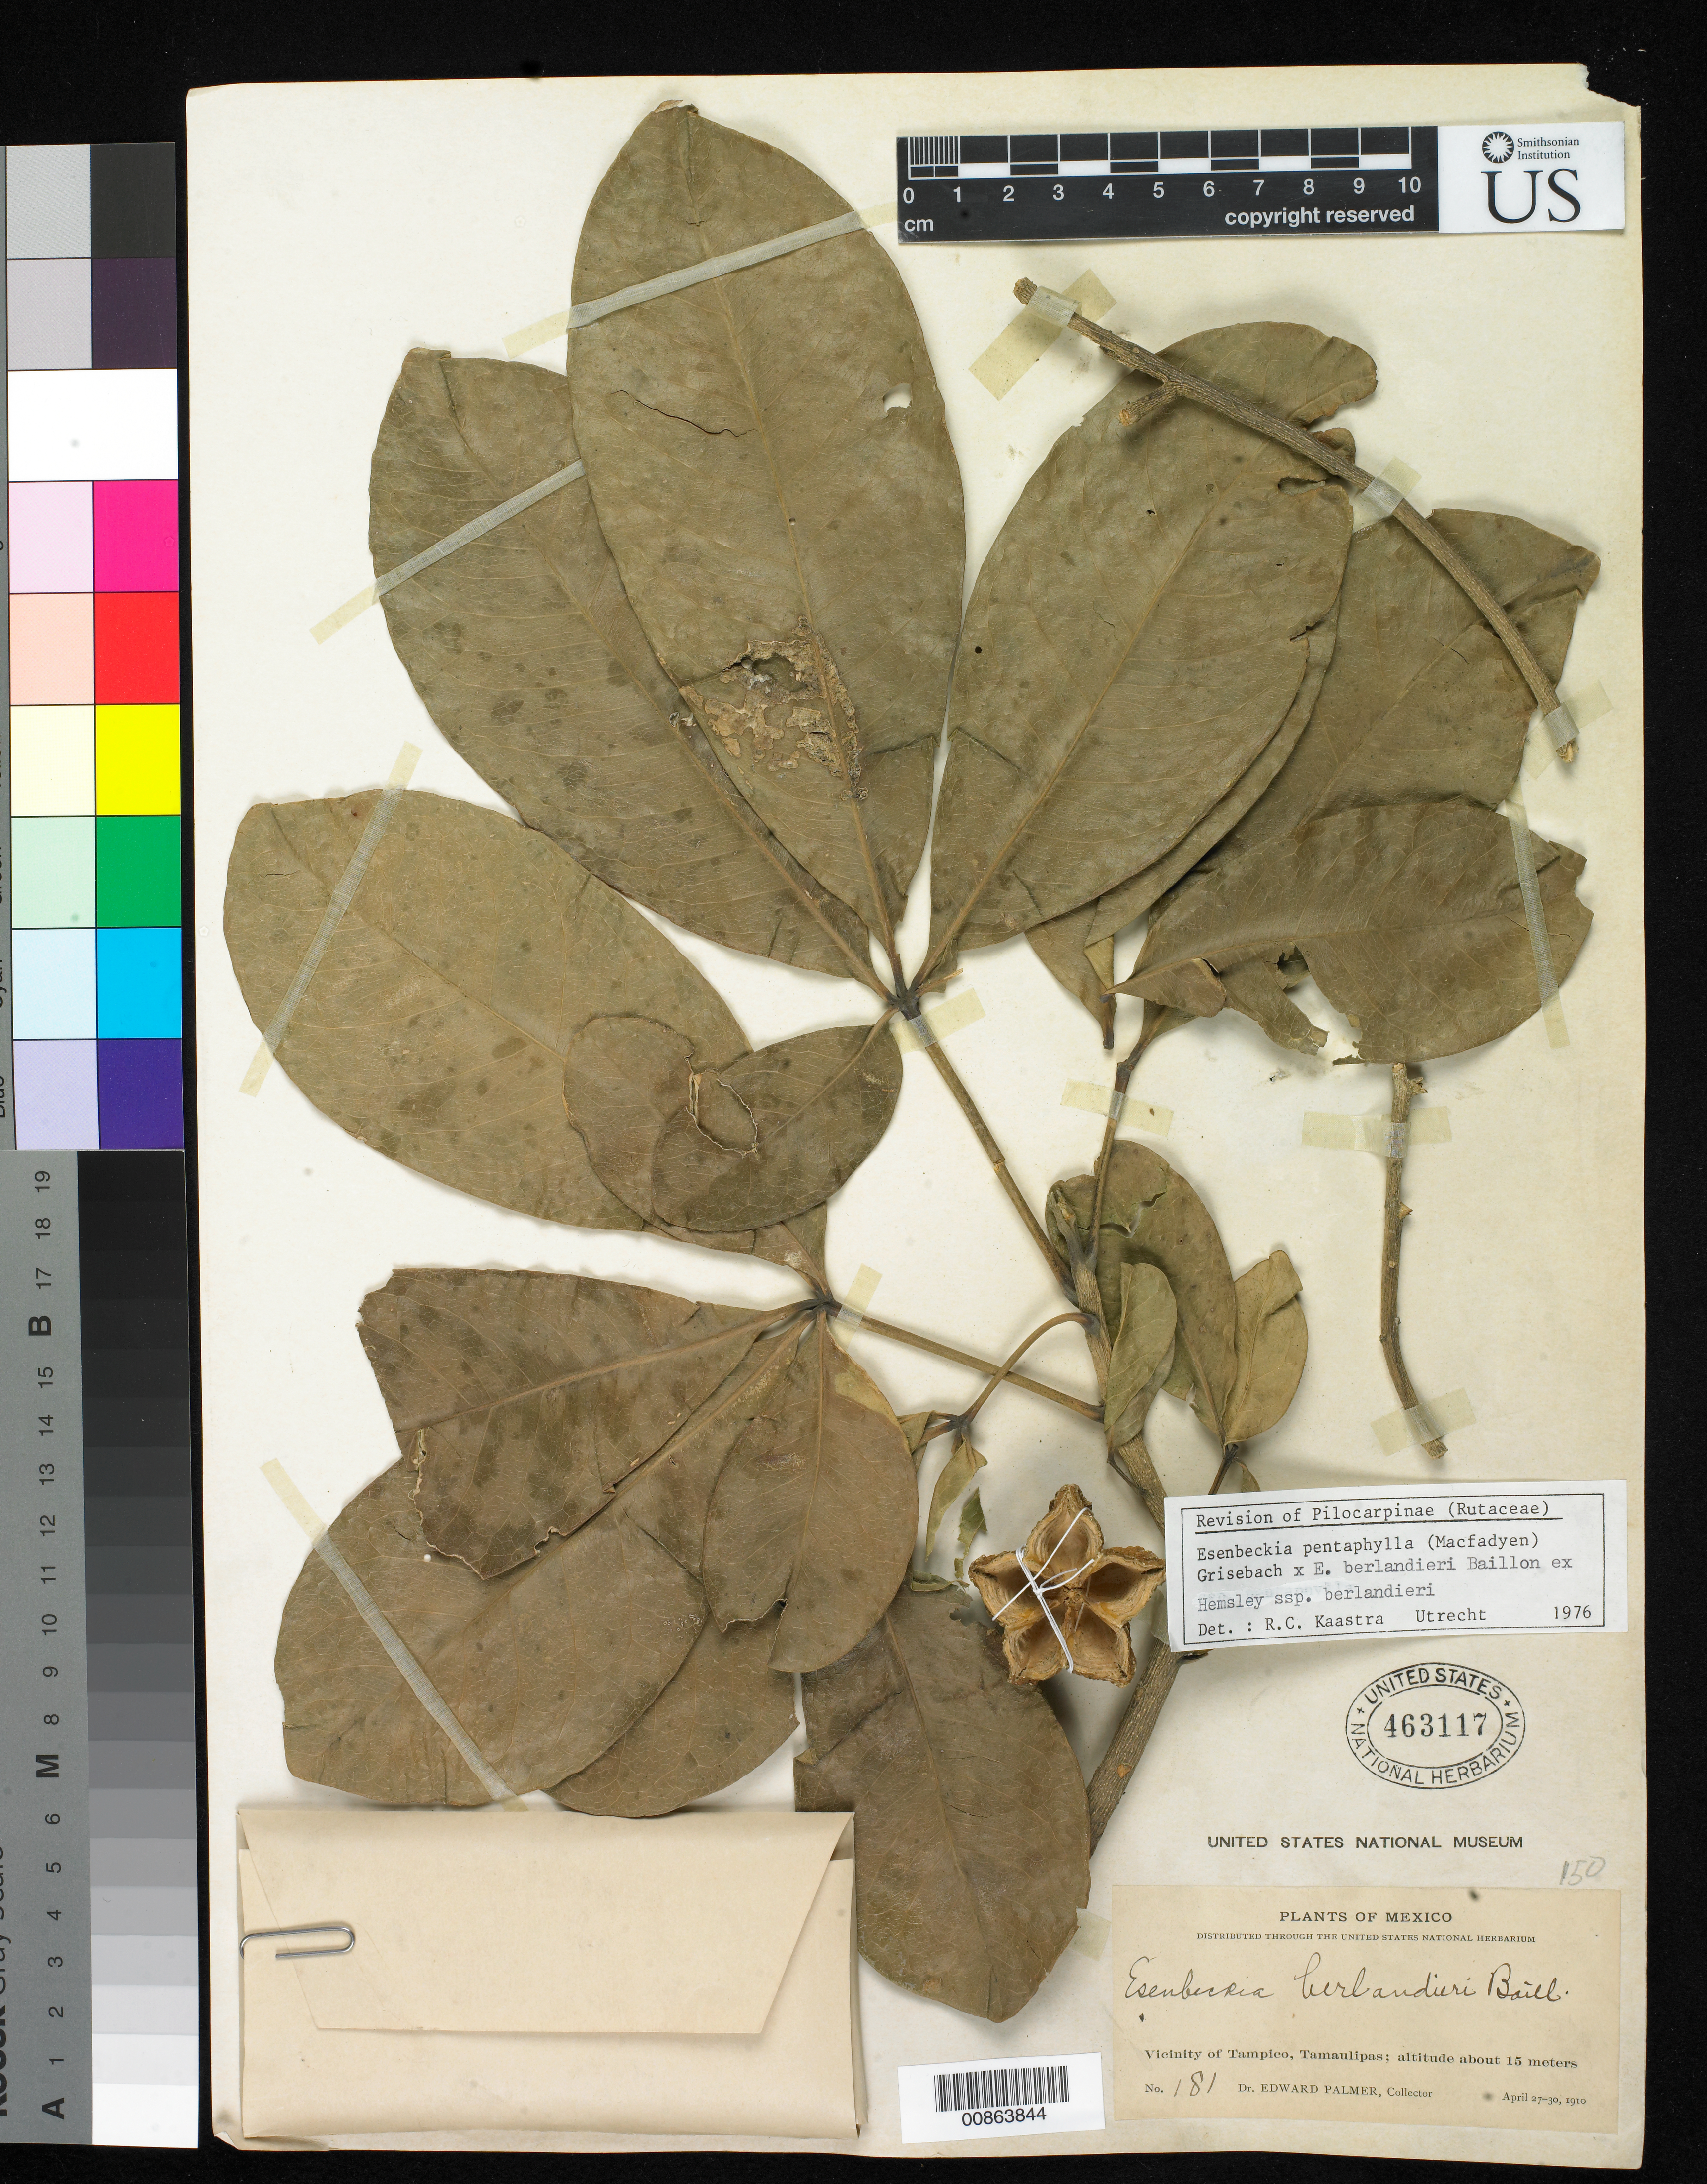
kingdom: Plantae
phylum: Tracheophyta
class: Magnoliopsida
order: Sapindales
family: Rutaceae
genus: Esenbeckia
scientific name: Esenbeckia pentaphylla x E. berlandieri Baill. ex Hemsl.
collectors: E. Palmer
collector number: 181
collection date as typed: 27 Apr 1910 to 30 Apr 1910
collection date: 1910-04-27/1910-04-30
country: Mexico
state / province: Tamaulipas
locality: Vicinity of Tampico, Tamaulipas.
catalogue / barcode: US 463117